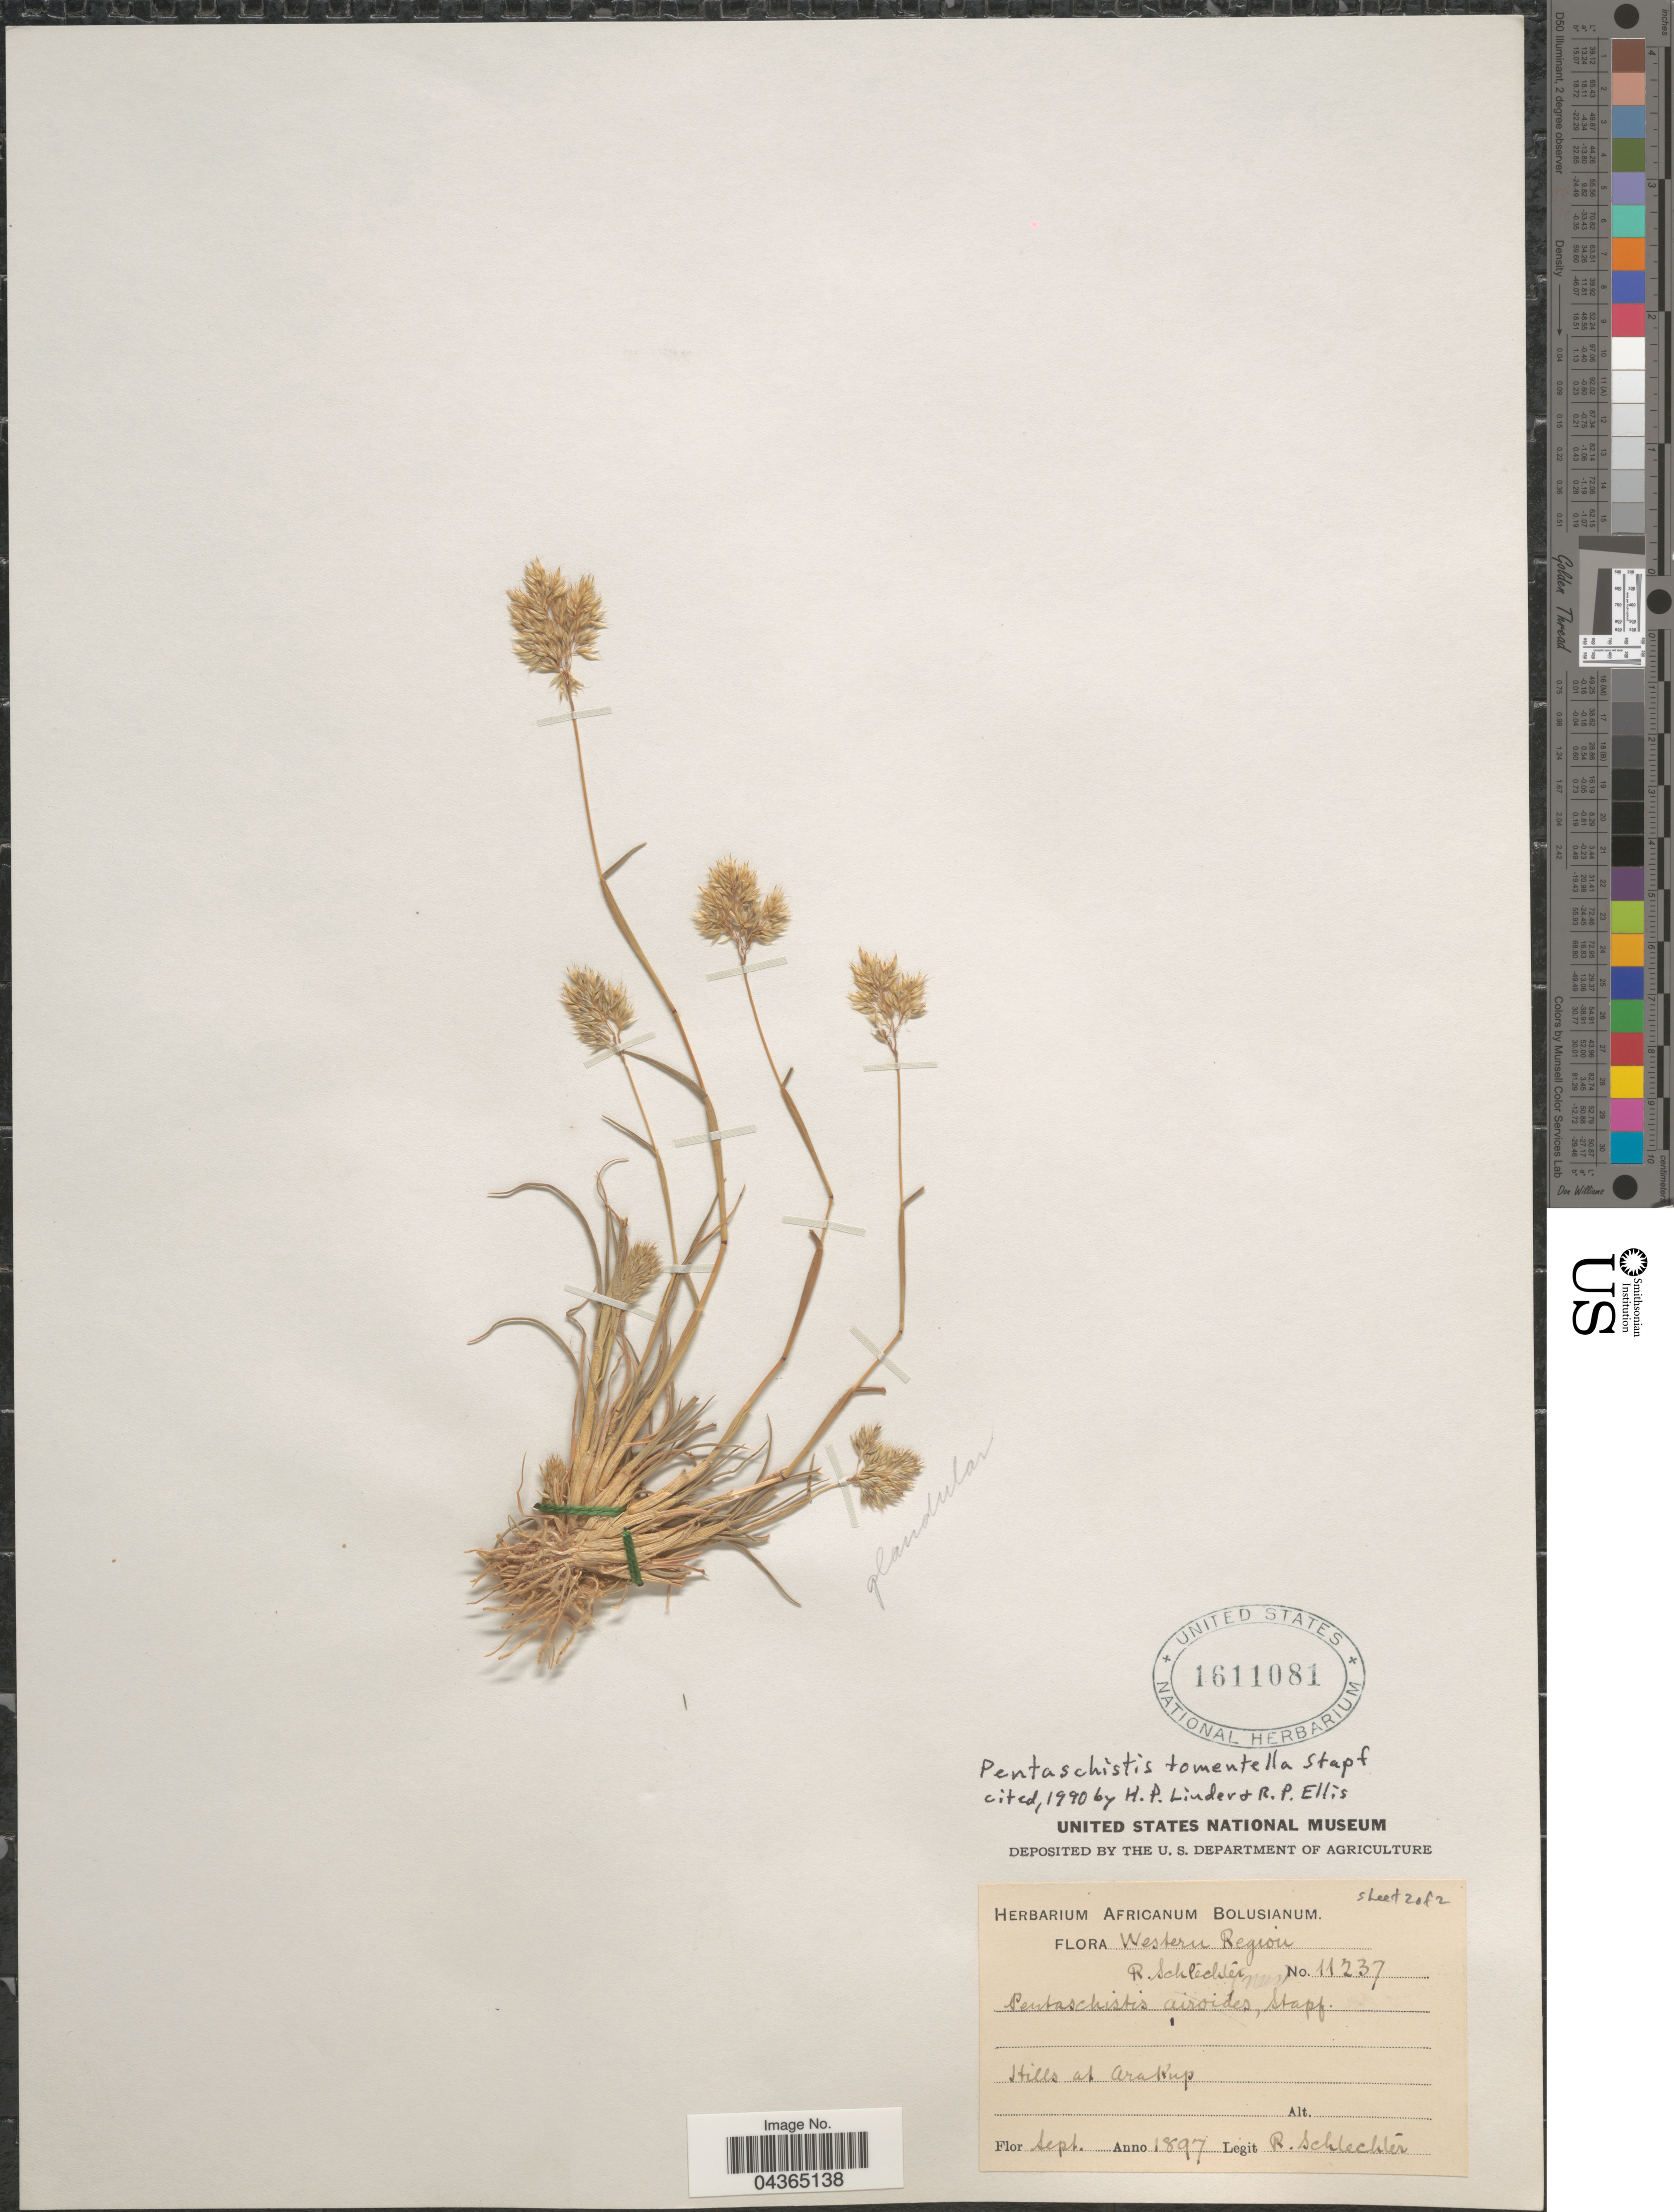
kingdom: Plantae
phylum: Tracheophyta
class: Liliopsida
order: Poales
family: Poaceae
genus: Pentameris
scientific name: Pentameris tomentella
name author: (Stapf) Galley & H.P. Linder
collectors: R. Schlechter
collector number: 11237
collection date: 1897-09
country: South Africa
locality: Western Region. Hills at Arakup.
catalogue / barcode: US 1611081